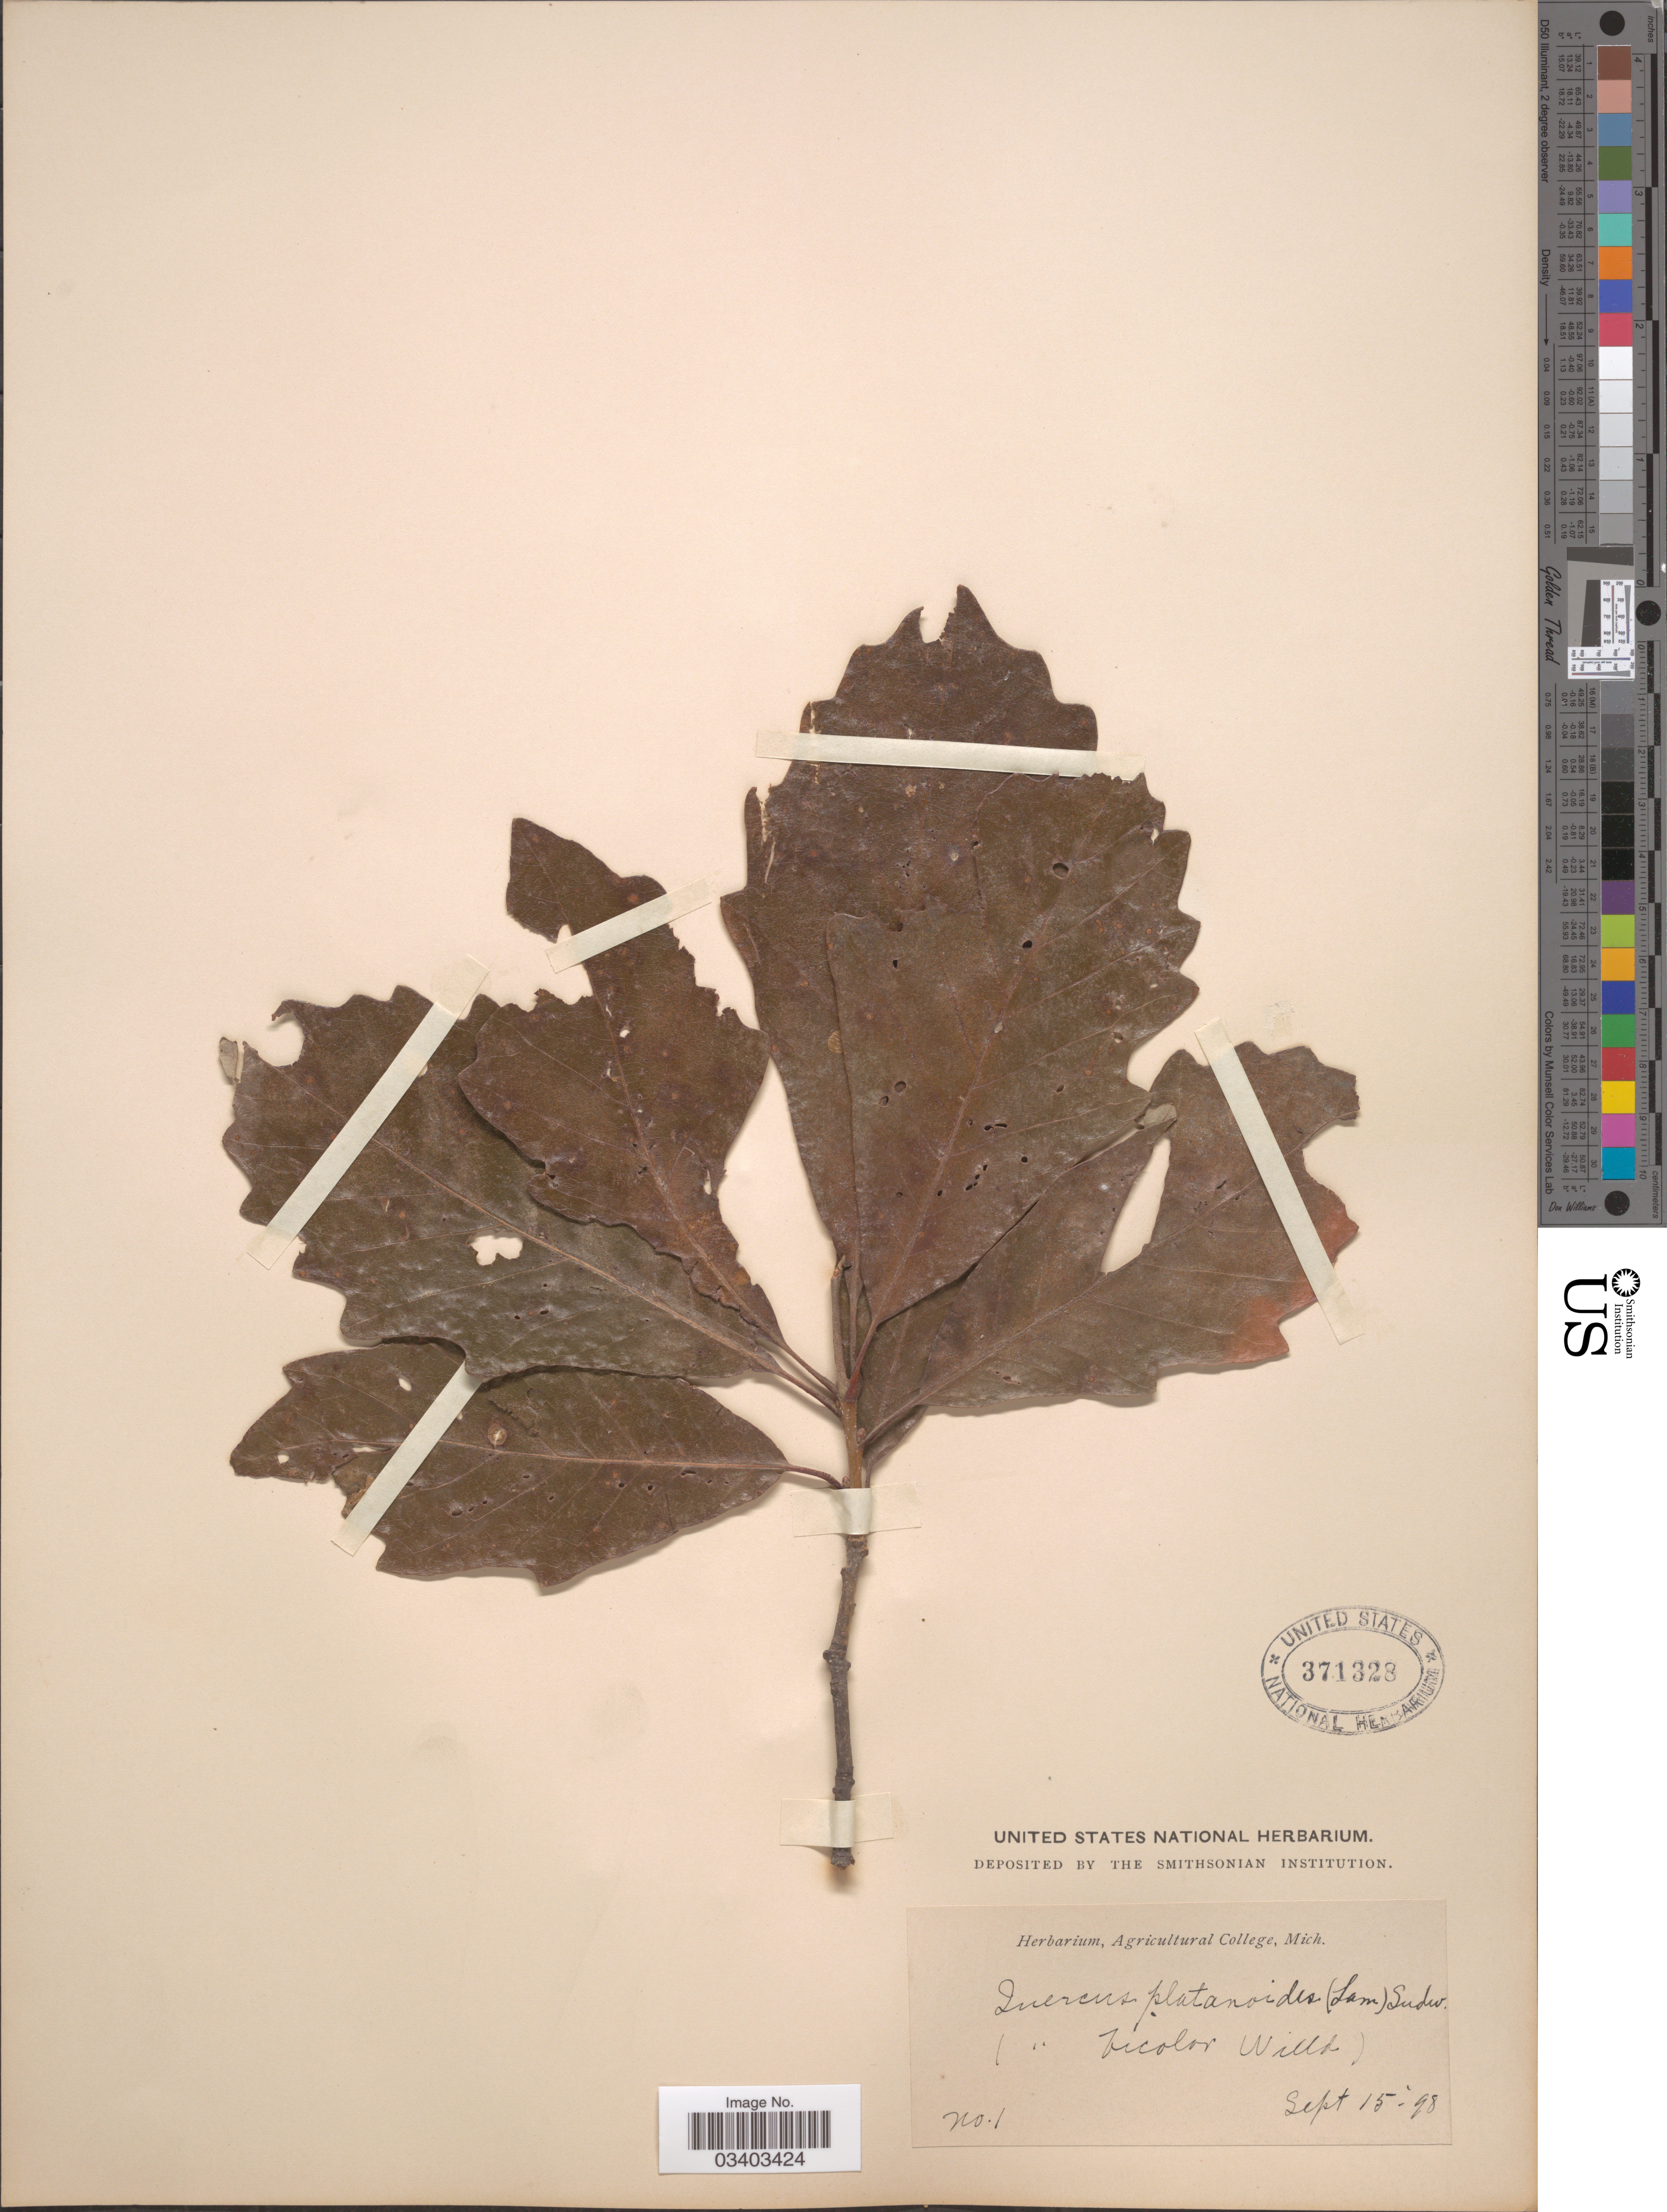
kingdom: Plantae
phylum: Tracheophyta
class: Magnoliopsida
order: Fagales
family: Fagaceae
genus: Quercus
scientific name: Quercus bicolor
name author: Willd.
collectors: ex herb. Agricultural College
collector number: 1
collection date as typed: Transcribed d/m/y: 15/9/98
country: United States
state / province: Michigan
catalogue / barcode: US 371328